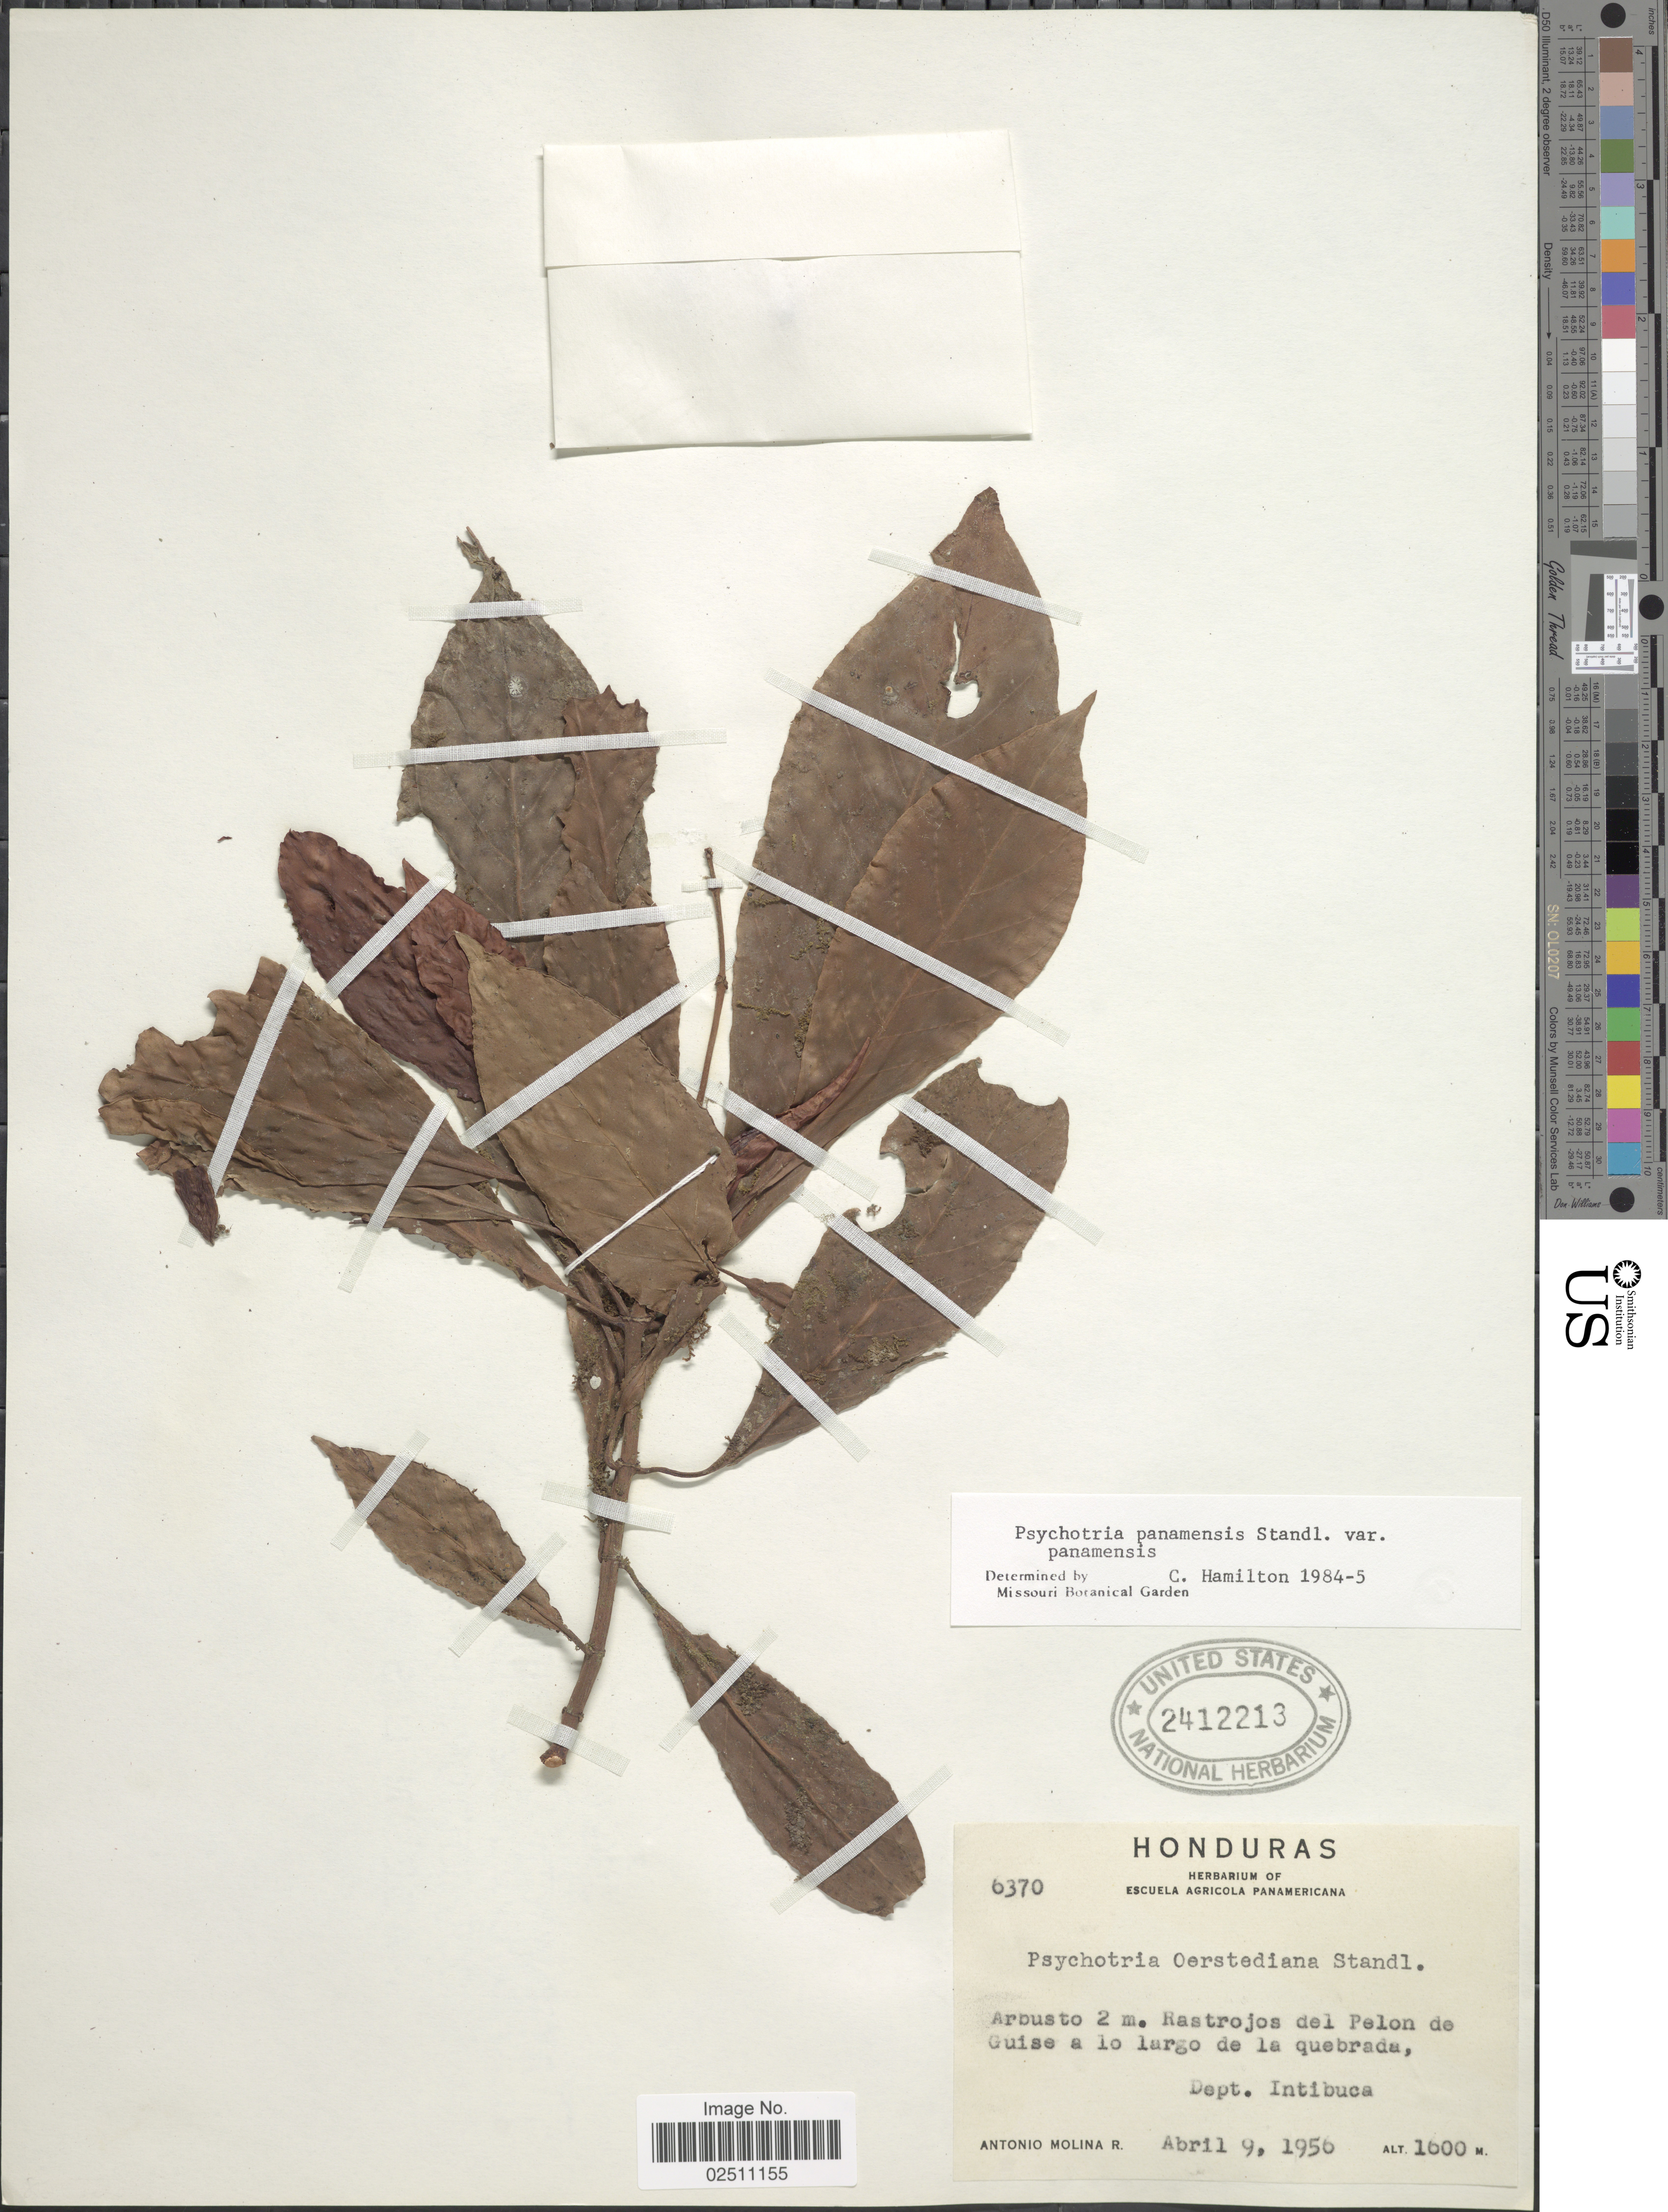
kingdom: Plantae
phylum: Tracheophyta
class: Magnoliopsida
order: Gentianales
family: Rubiaceae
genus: Psychotria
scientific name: Psychotria panamensis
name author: Standl.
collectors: A. Molina R.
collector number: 6370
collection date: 1956-04-09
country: Honduras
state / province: Intibuca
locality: Rastrojos del Pelon de Guise a lo largo de la quebrada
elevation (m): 1600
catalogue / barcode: US 2412213